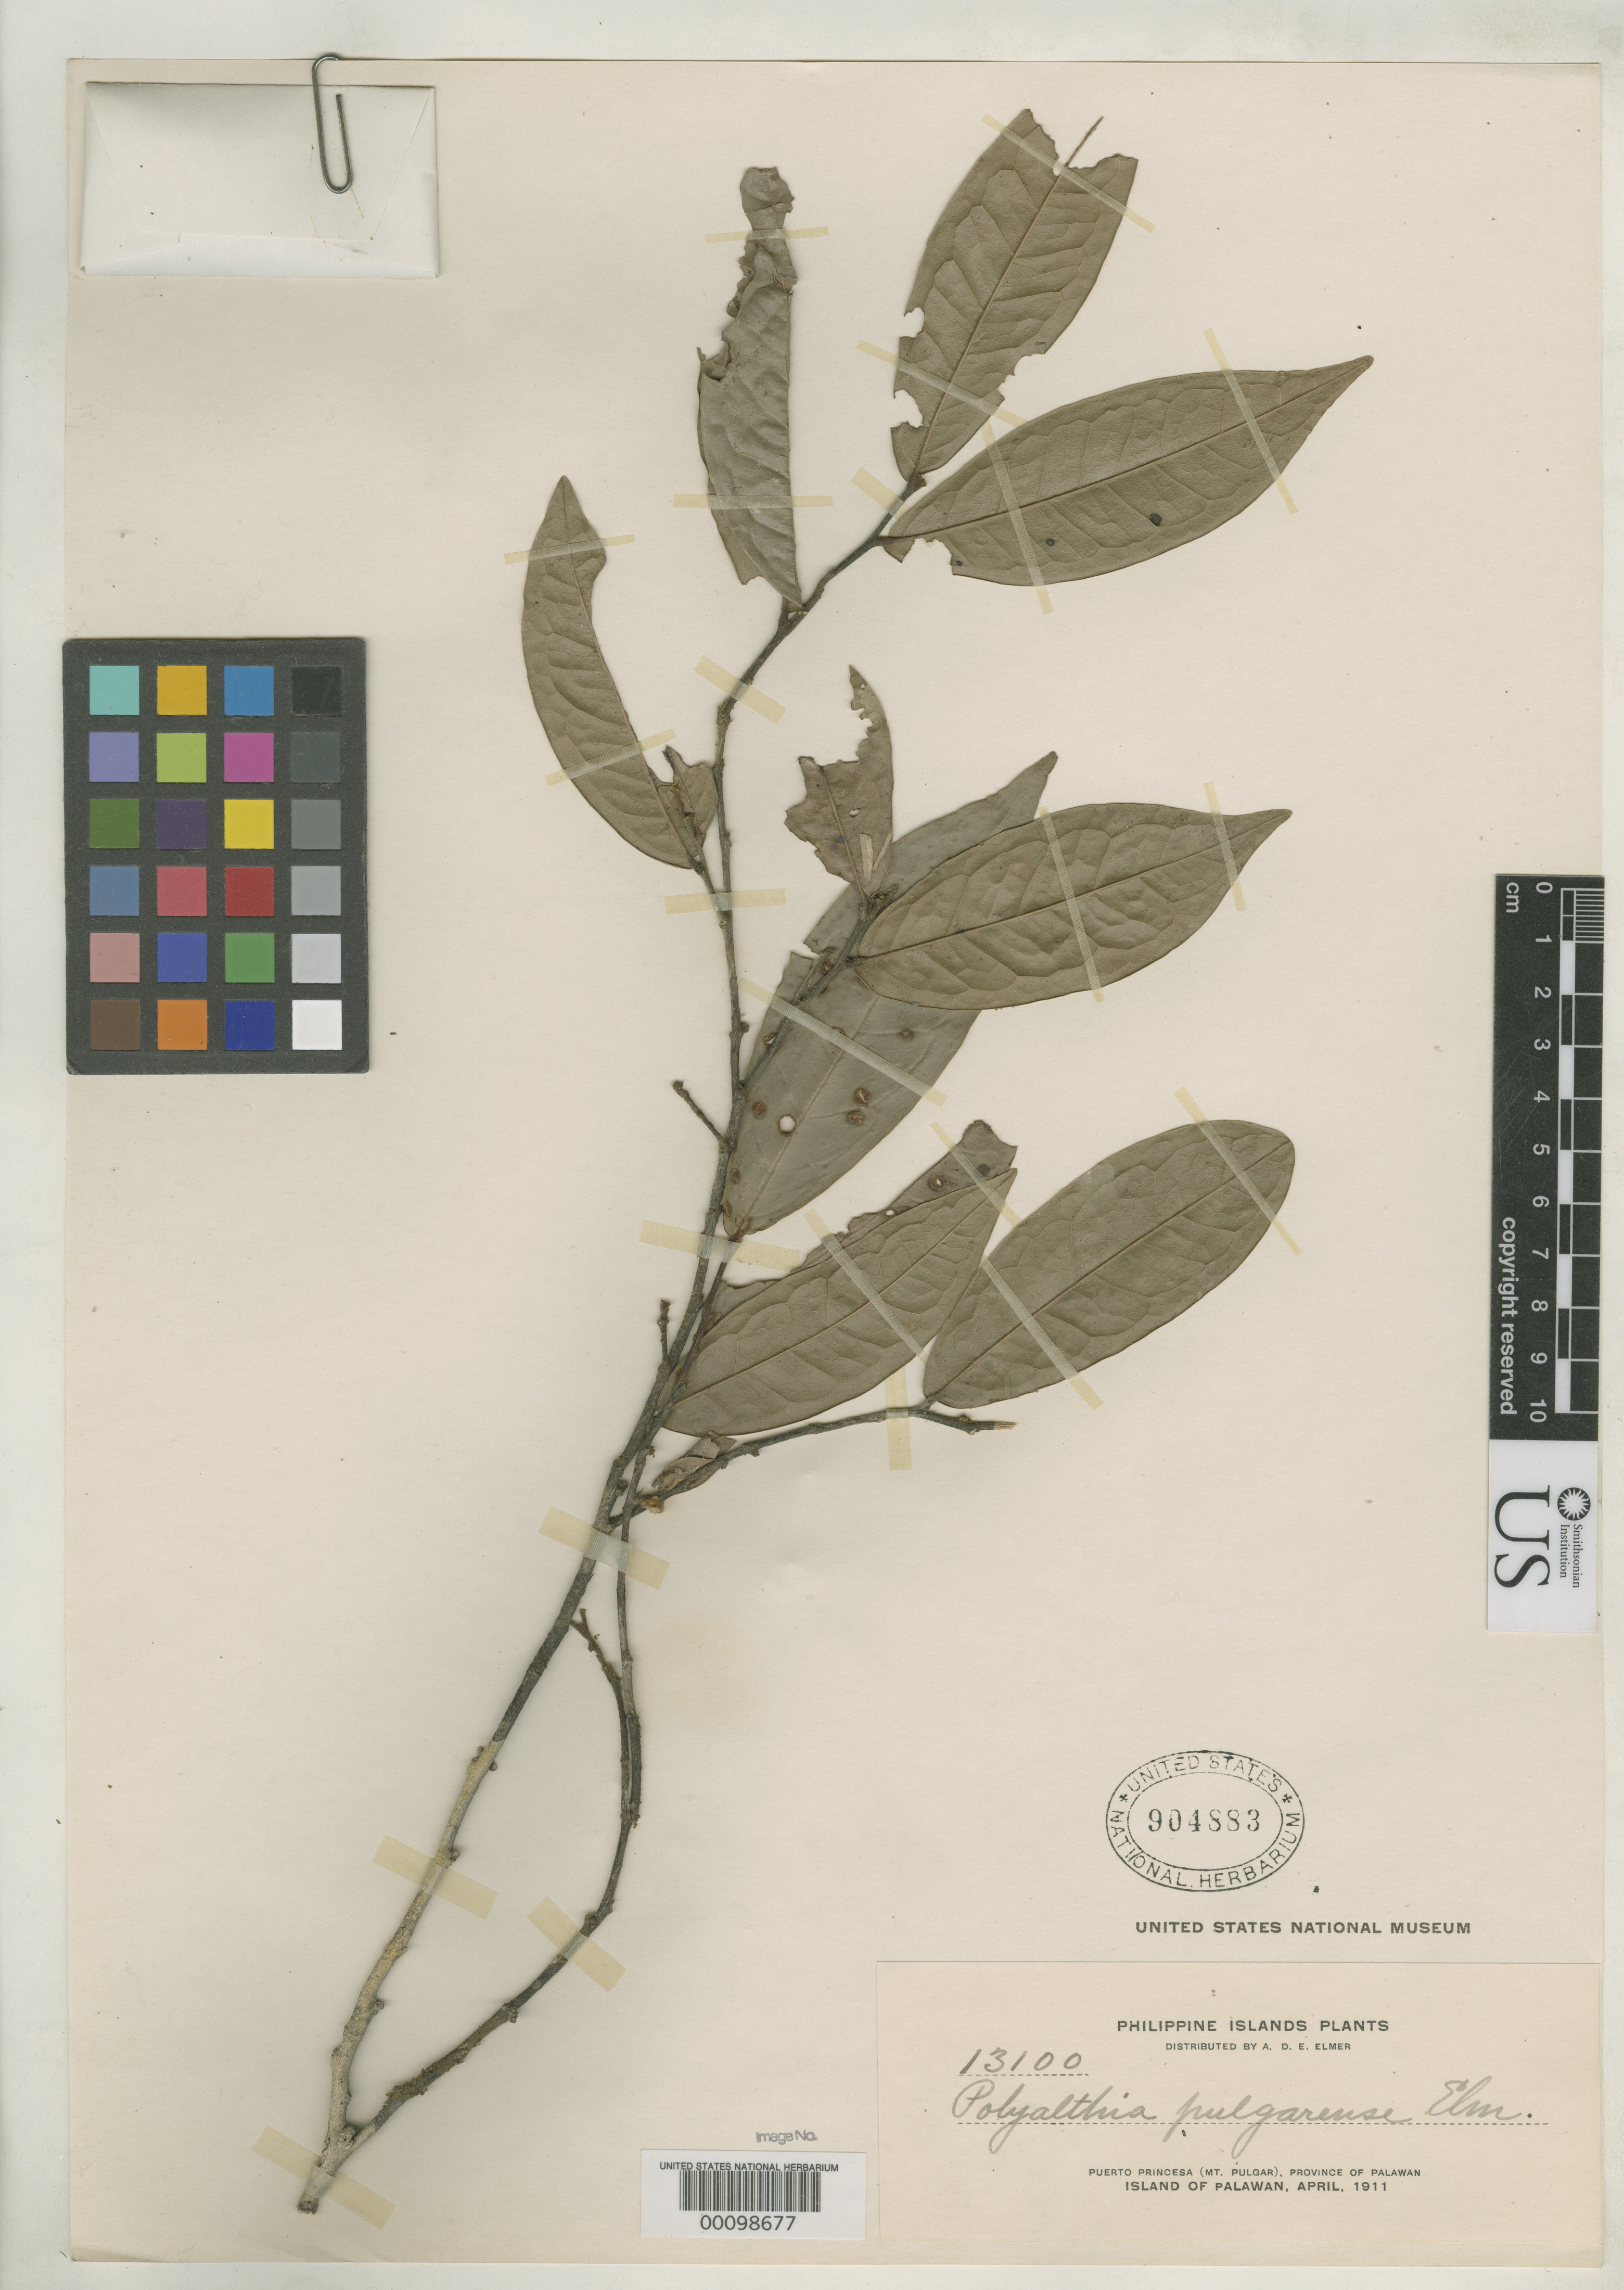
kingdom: Plantae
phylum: Tracheophyta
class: Magnoliopsida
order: Magnoliales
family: Annonaceae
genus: Polyalthia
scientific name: Polyalthia pulgarense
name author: Elmer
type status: Isotype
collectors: A. D. E. Elmer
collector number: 13100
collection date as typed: Apr 1911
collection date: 1911-04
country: Philippines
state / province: Mimaropa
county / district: Palawan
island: Palawan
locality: Puerto Princesa, Mt. Pulgar.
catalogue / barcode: US 904883